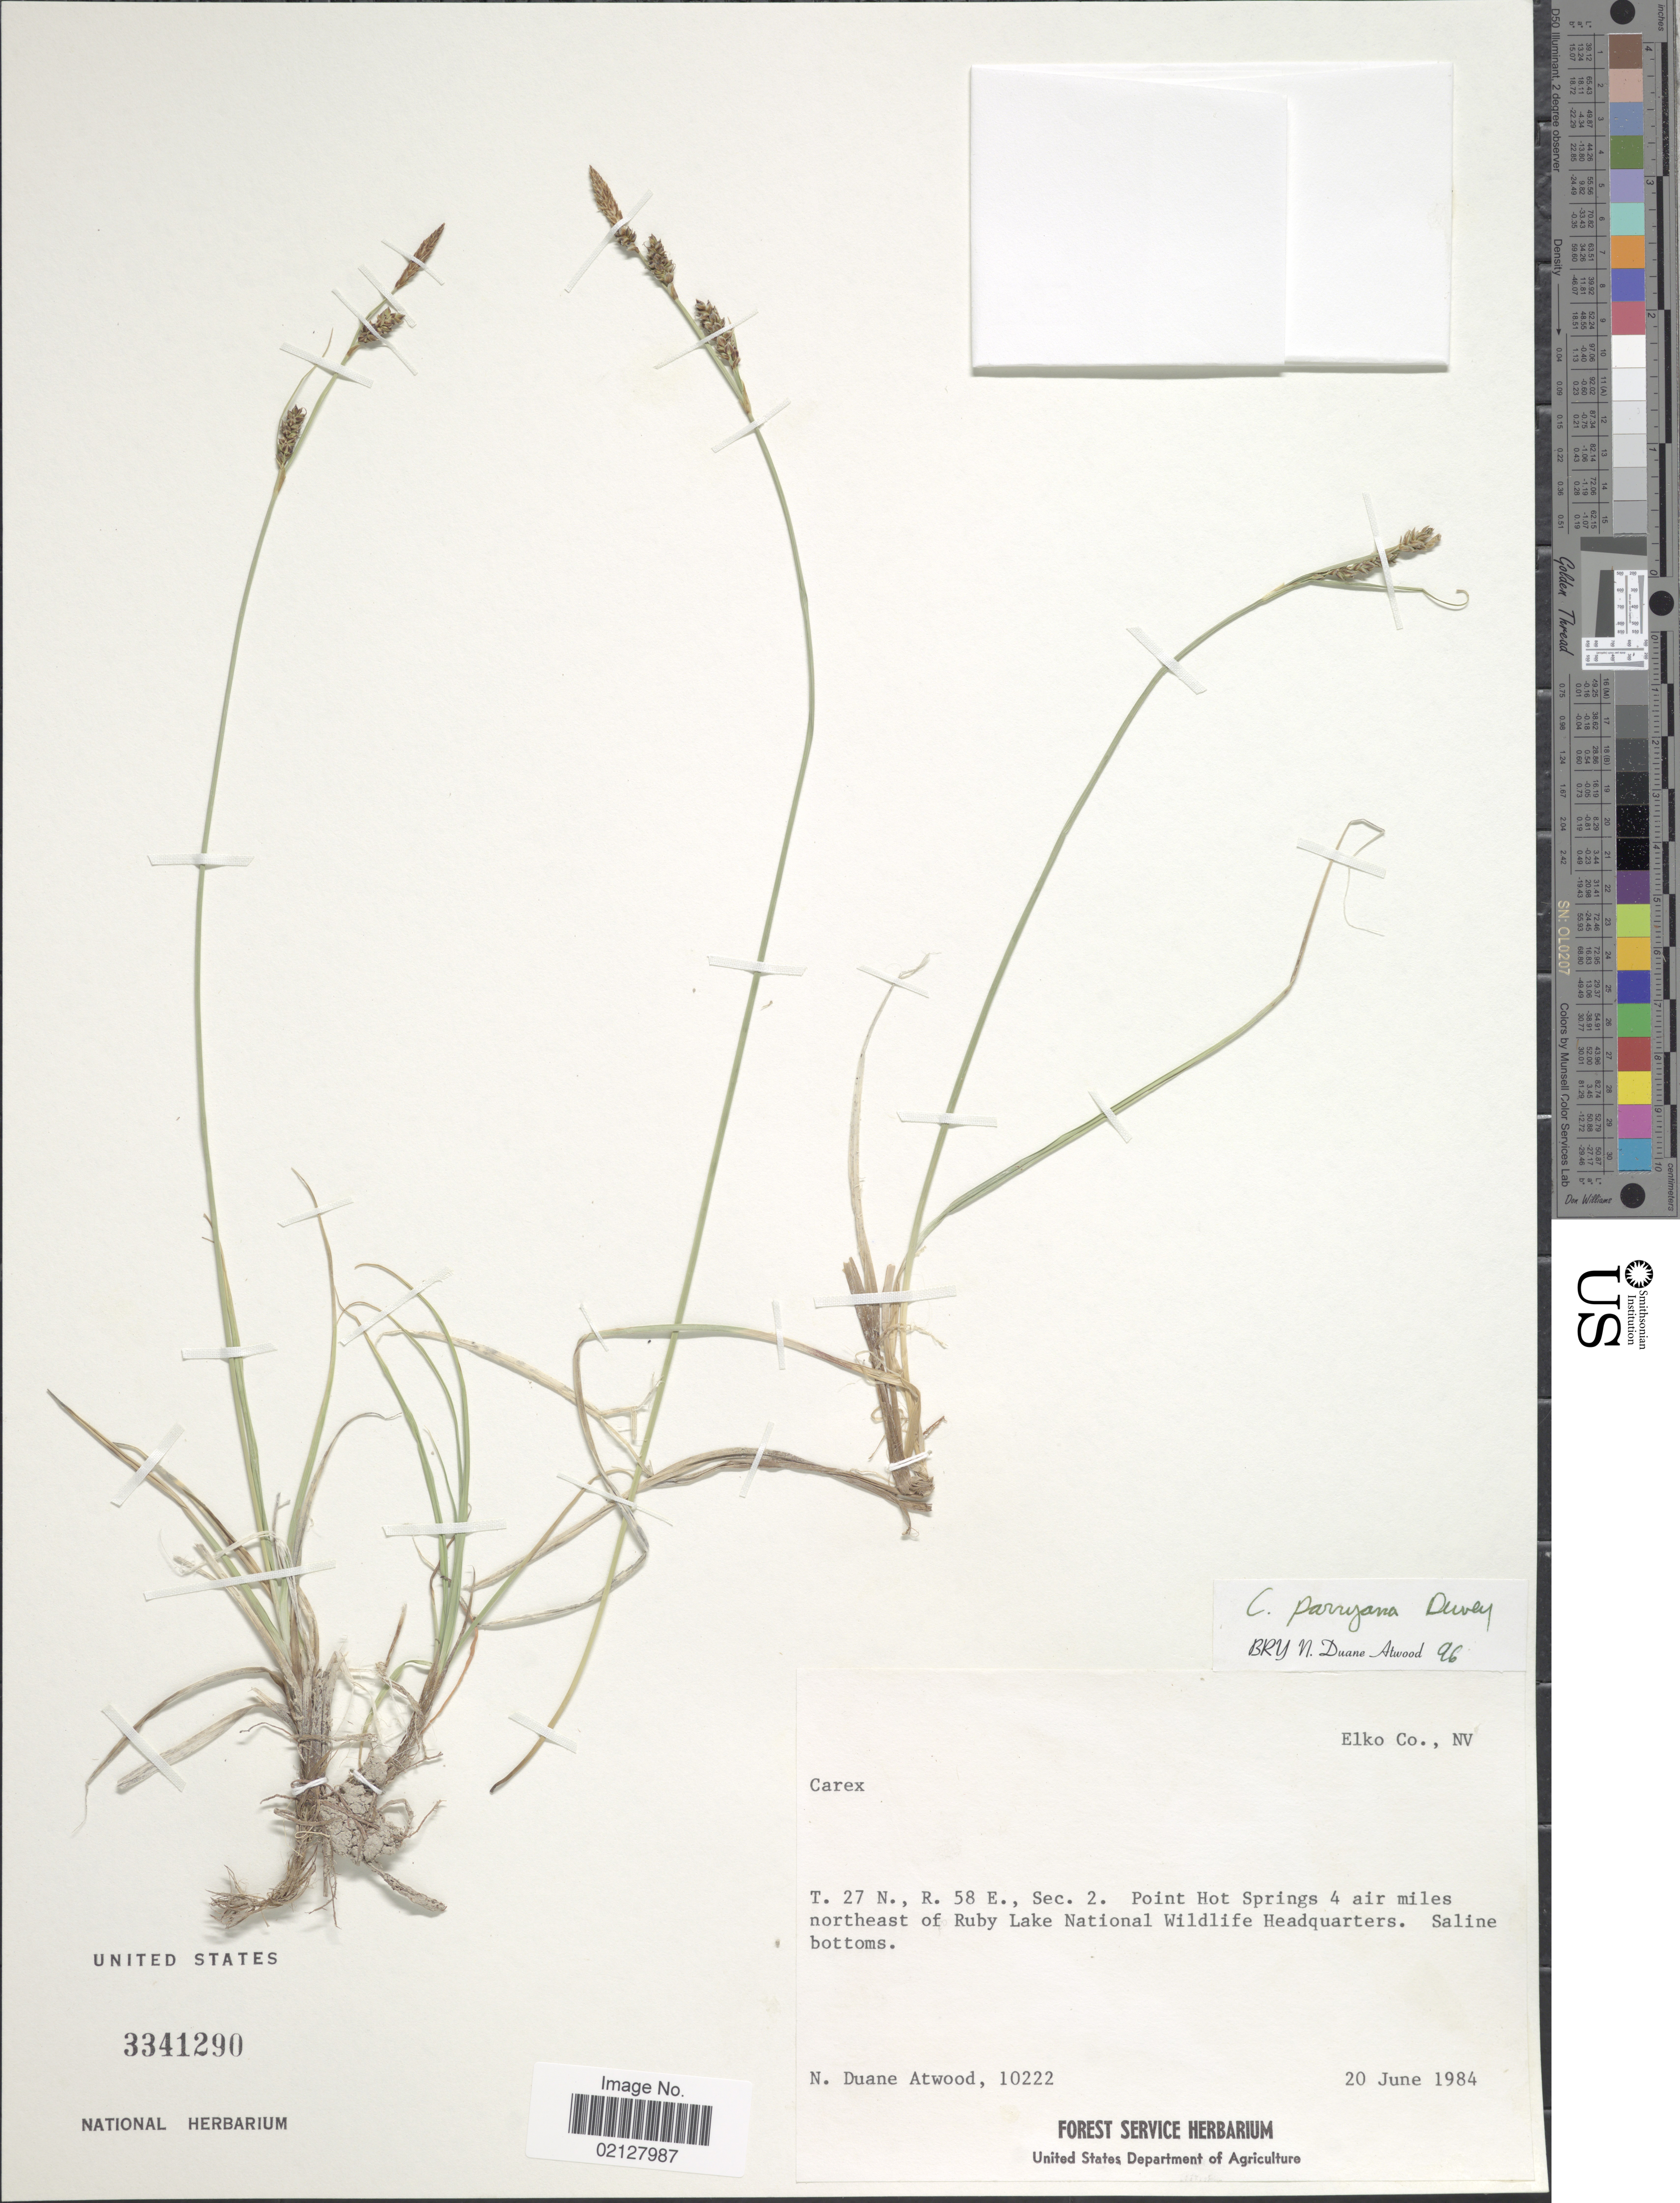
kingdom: Plantae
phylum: Tracheophyta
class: Liliopsida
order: Poales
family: Cyperaceae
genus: Carex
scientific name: Carex parryana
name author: Dewey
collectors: N. Atwood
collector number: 10222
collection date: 1984-06-20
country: United States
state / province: Nevada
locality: Elko Co., T. 27 N., R. 58 E., Sec. 2. Point Hot Springs 4 air miles northeast of Ruby Lake National Wildlife Headquarters. Saline bottoms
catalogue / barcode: US 3341290